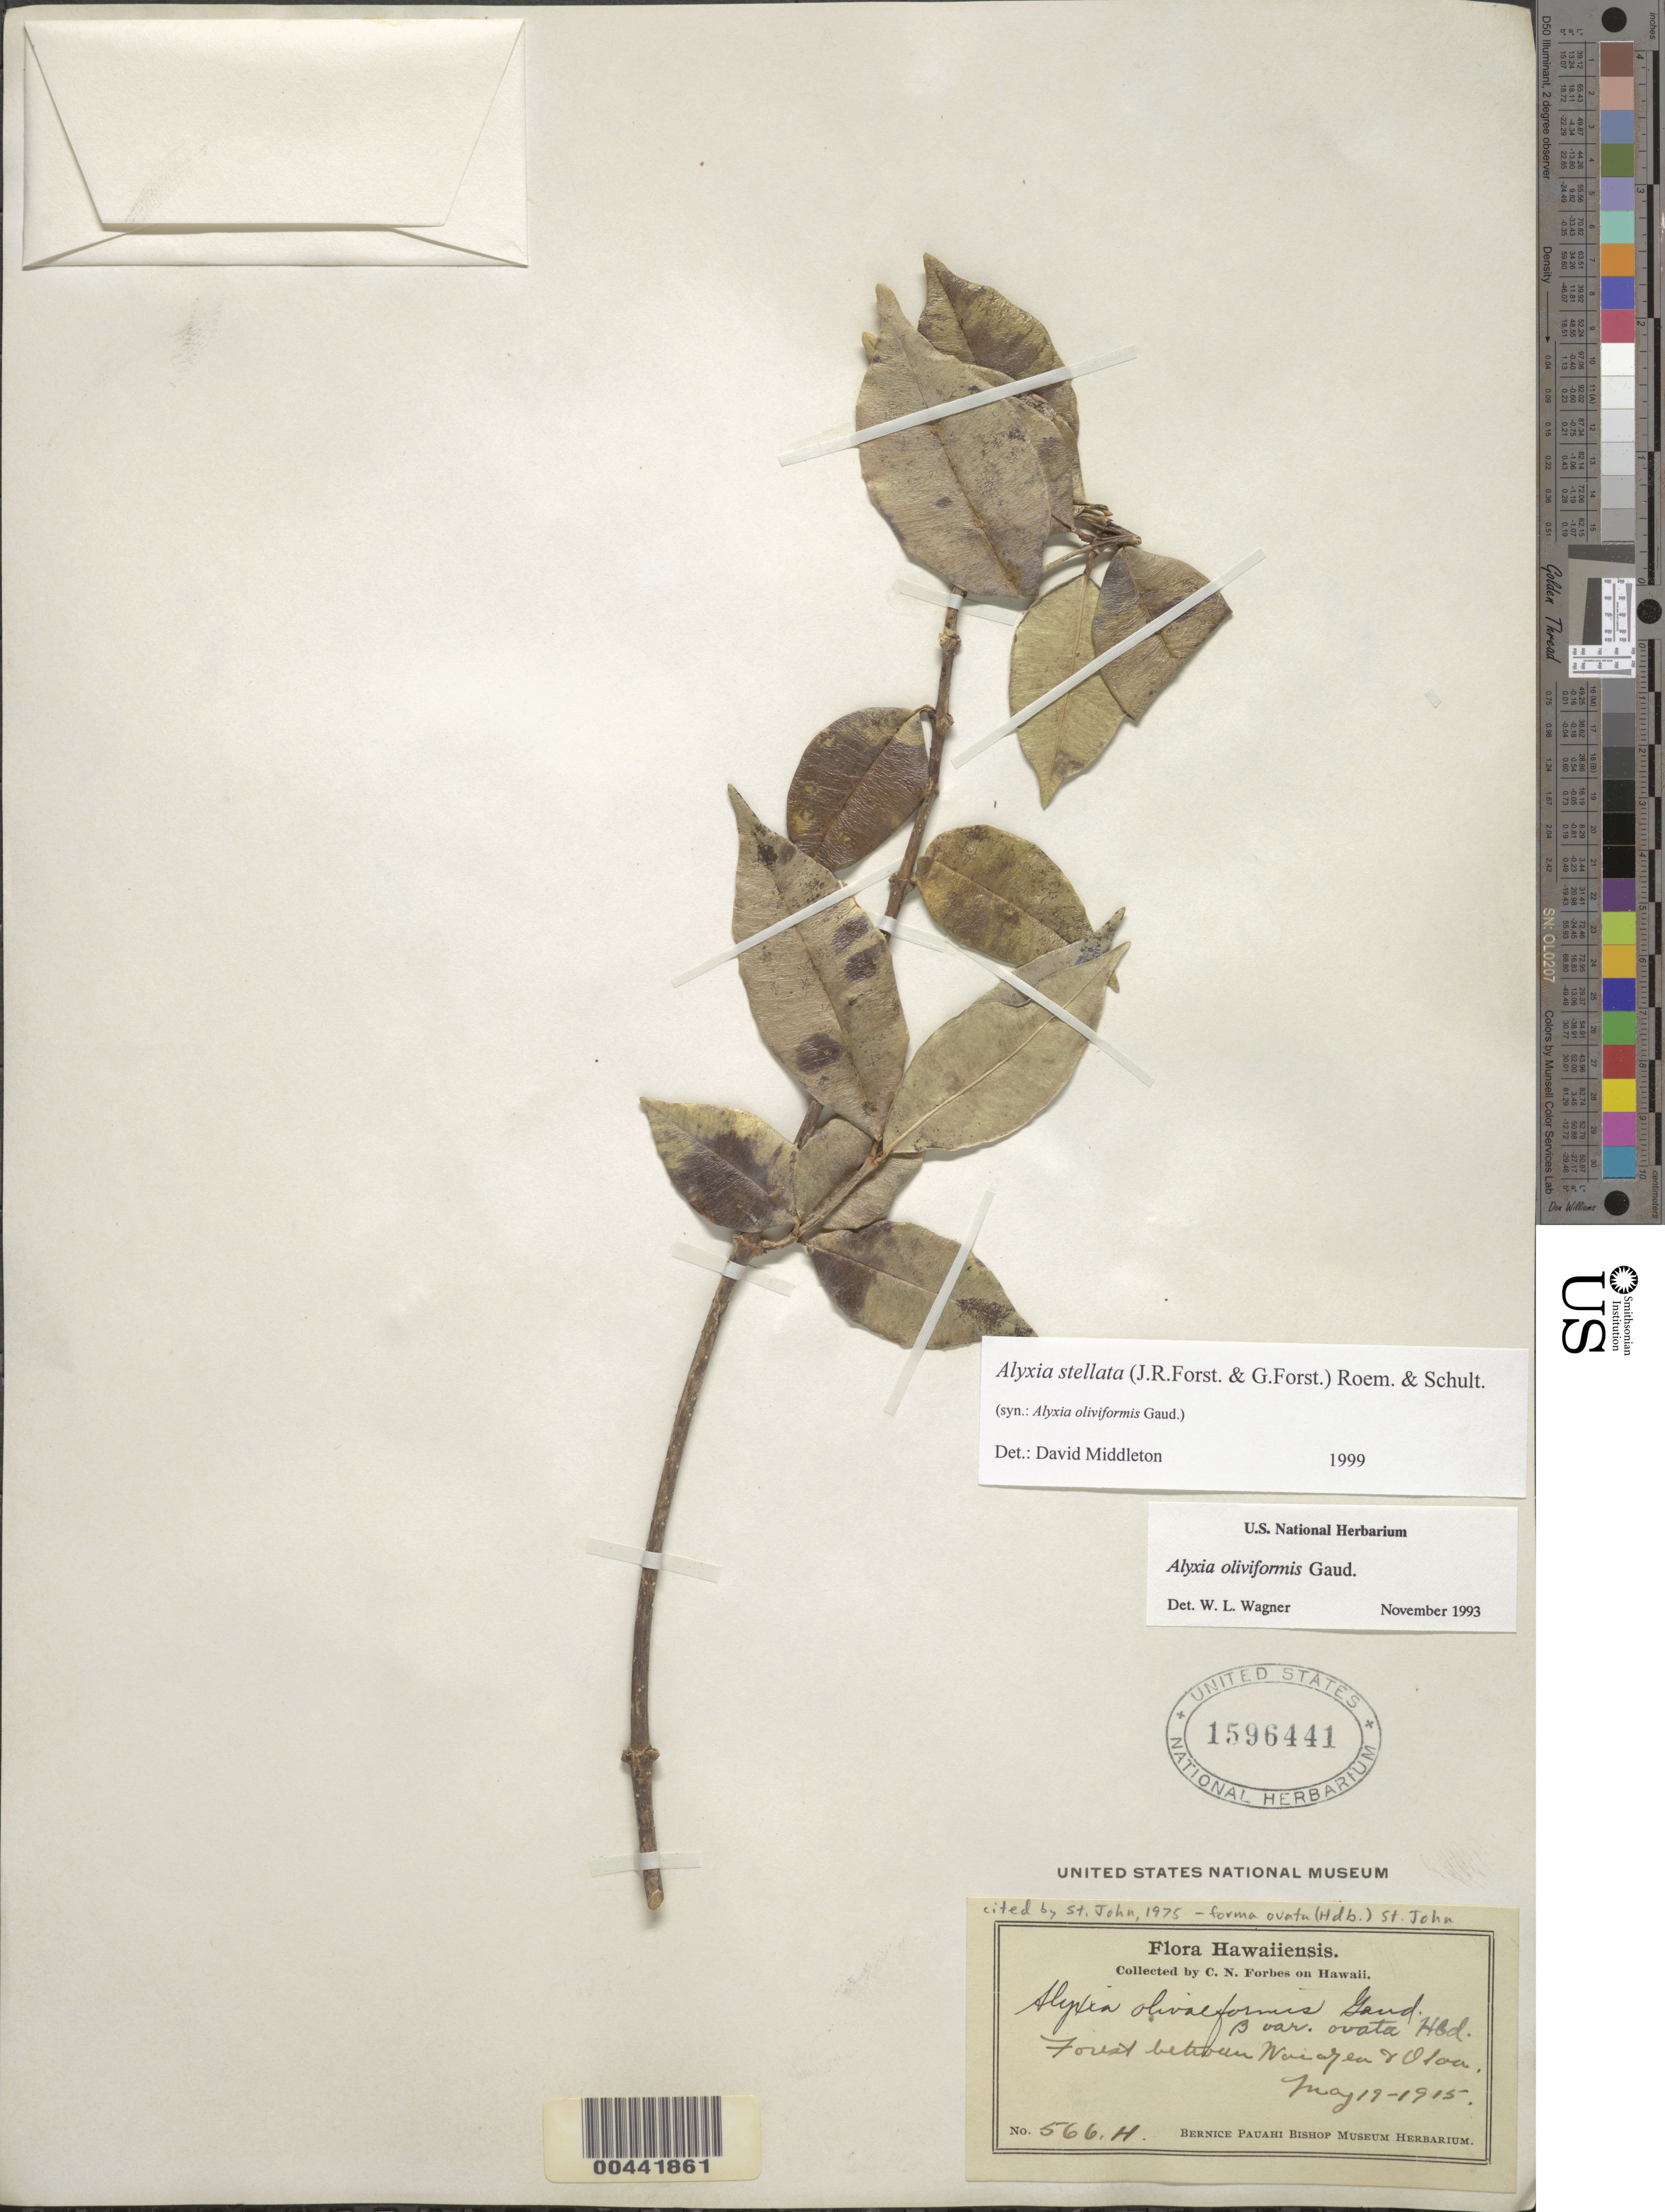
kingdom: Plantae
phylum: Tracheophyta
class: Magnoliopsida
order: Gentianales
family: Apocynaceae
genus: Alyxia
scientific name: Alyxia stellata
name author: (J.R. Forst. & G. Forst.) Roem. & Schult.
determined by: Middleton, D. J.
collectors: C. N. Forbes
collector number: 566.H.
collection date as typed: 19 May 1915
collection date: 1915-05-19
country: United States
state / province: Hawaii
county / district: Hawaii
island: Hawaii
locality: Forest between Waiakea and Olaa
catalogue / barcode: US 1596441